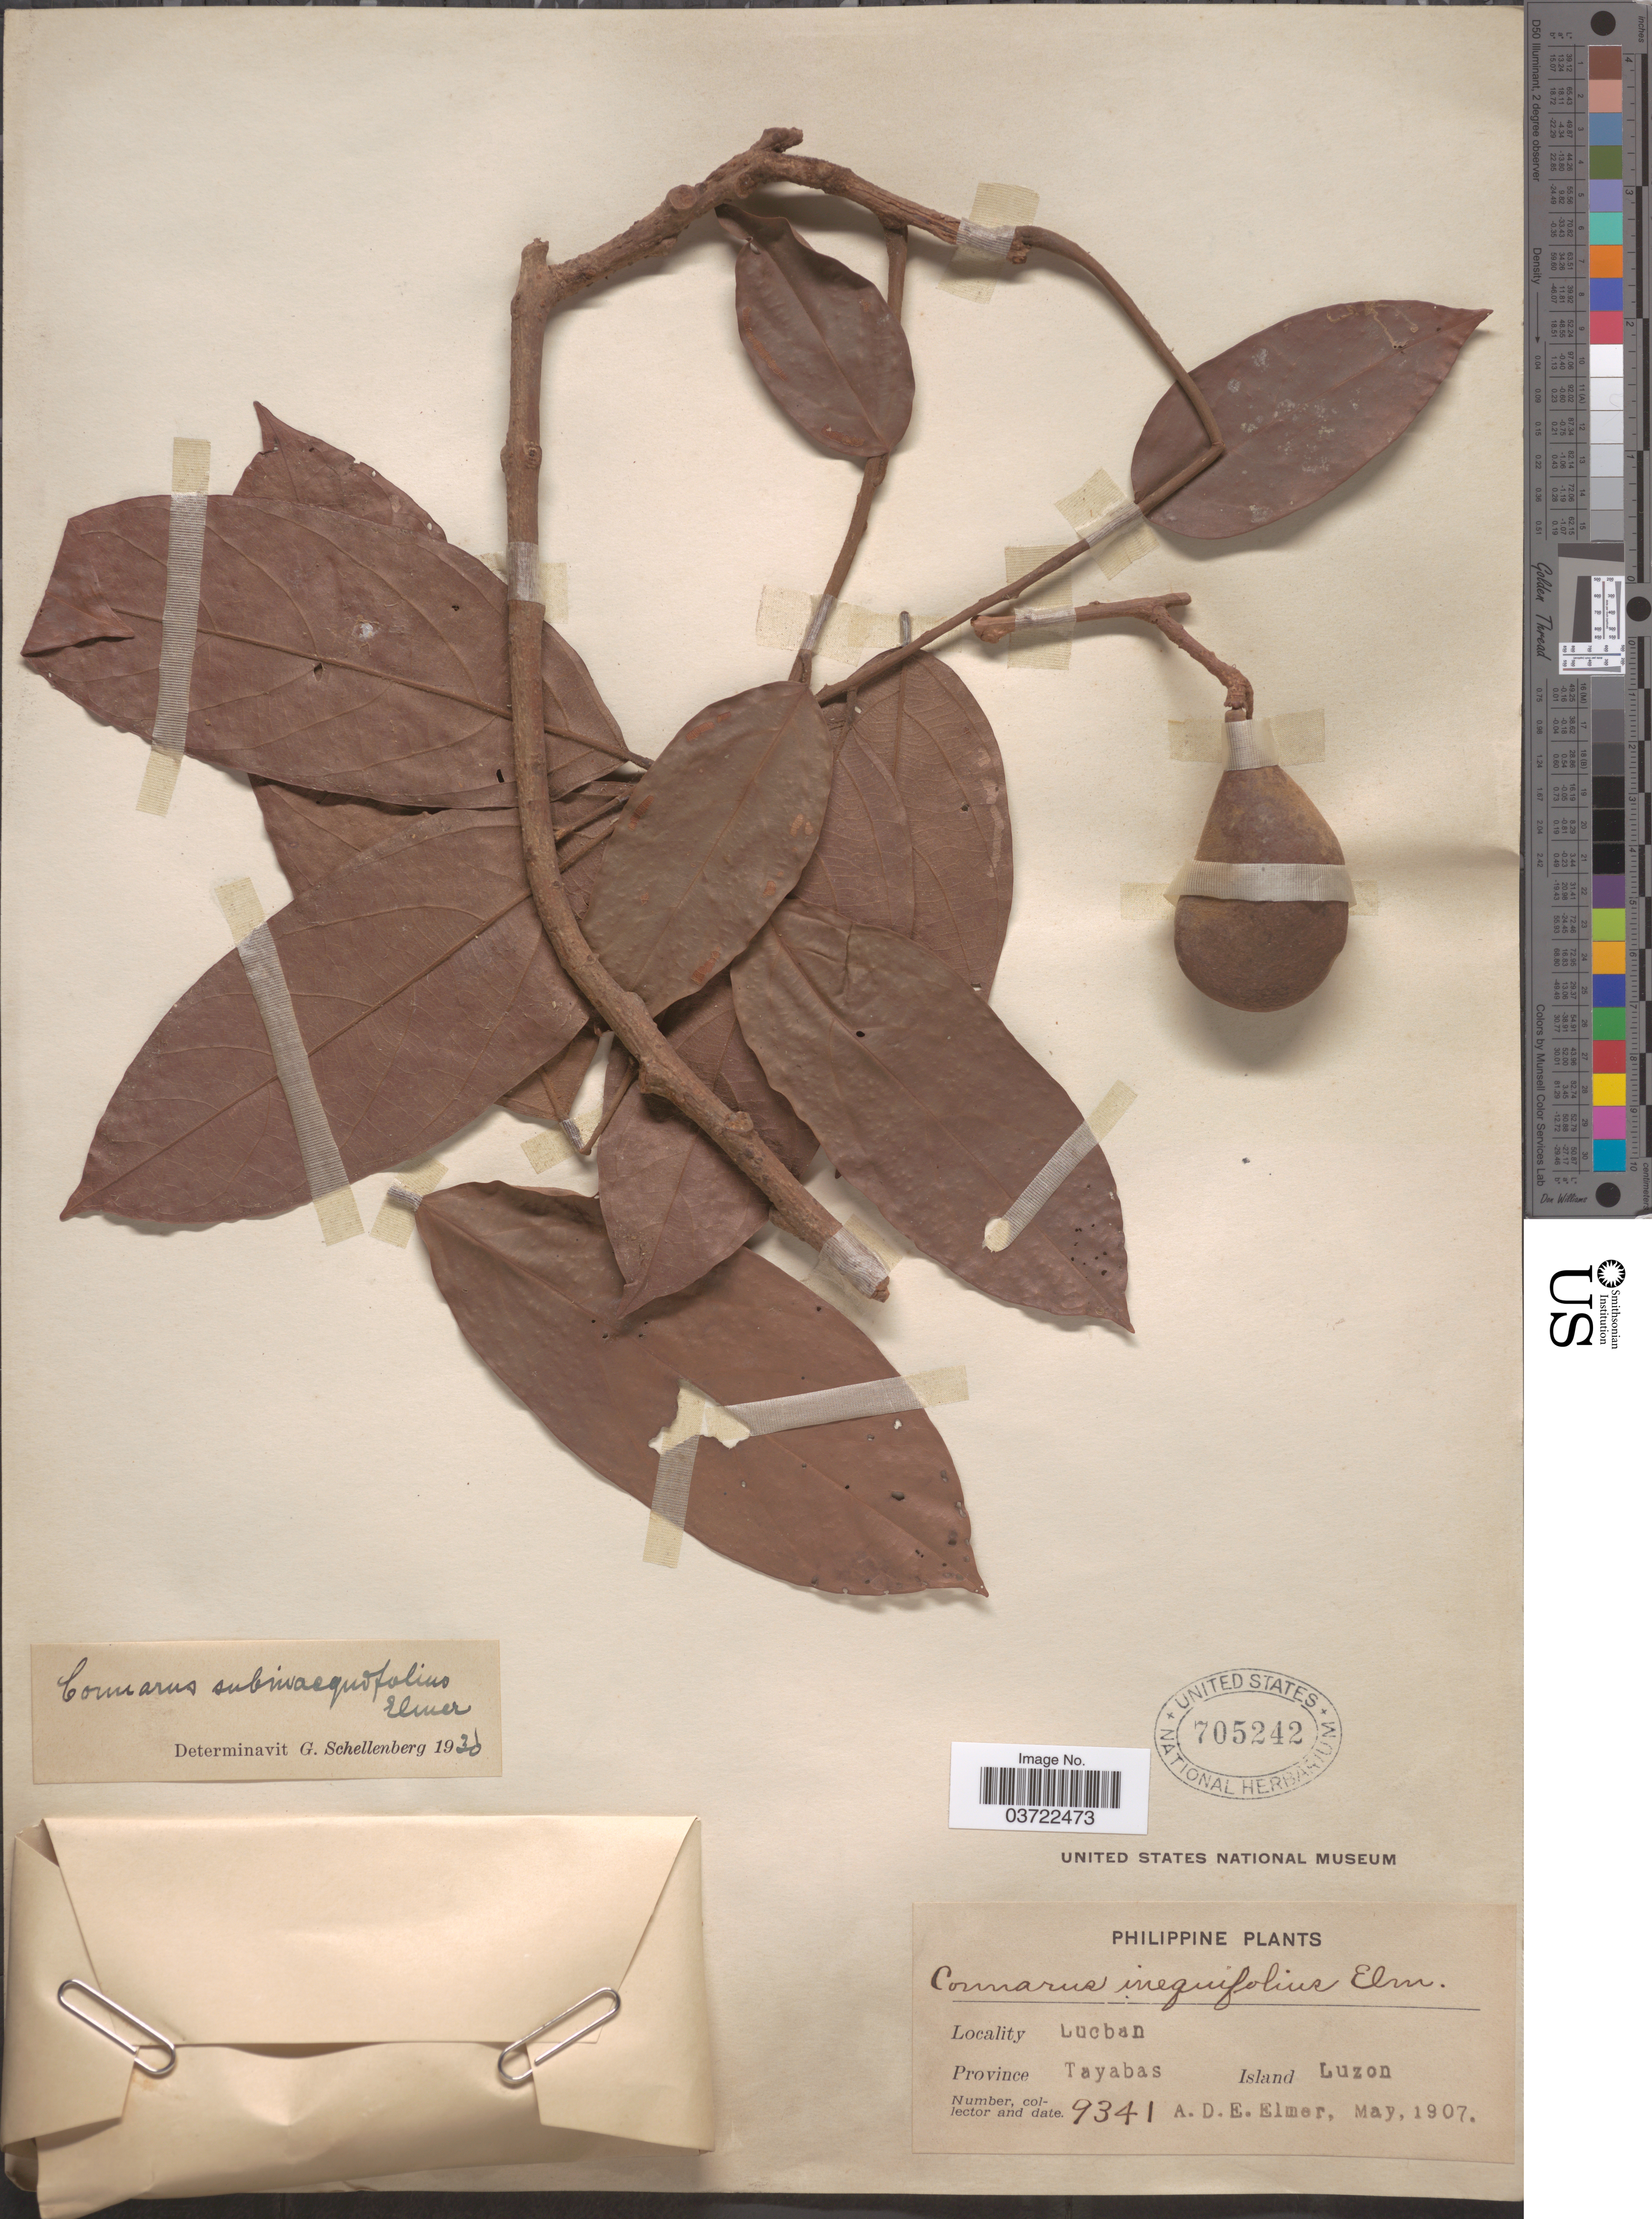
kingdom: Plantae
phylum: Tracheophyta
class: Magnoliopsida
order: Oxalidales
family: Connaraceae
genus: Connarus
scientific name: Connarus subinequifolius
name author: Elmer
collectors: A. D. E. Elmer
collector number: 9341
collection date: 1907-05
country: Philippines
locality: Lucban. Province Tayabas. Island Luzon.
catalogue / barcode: US 705242